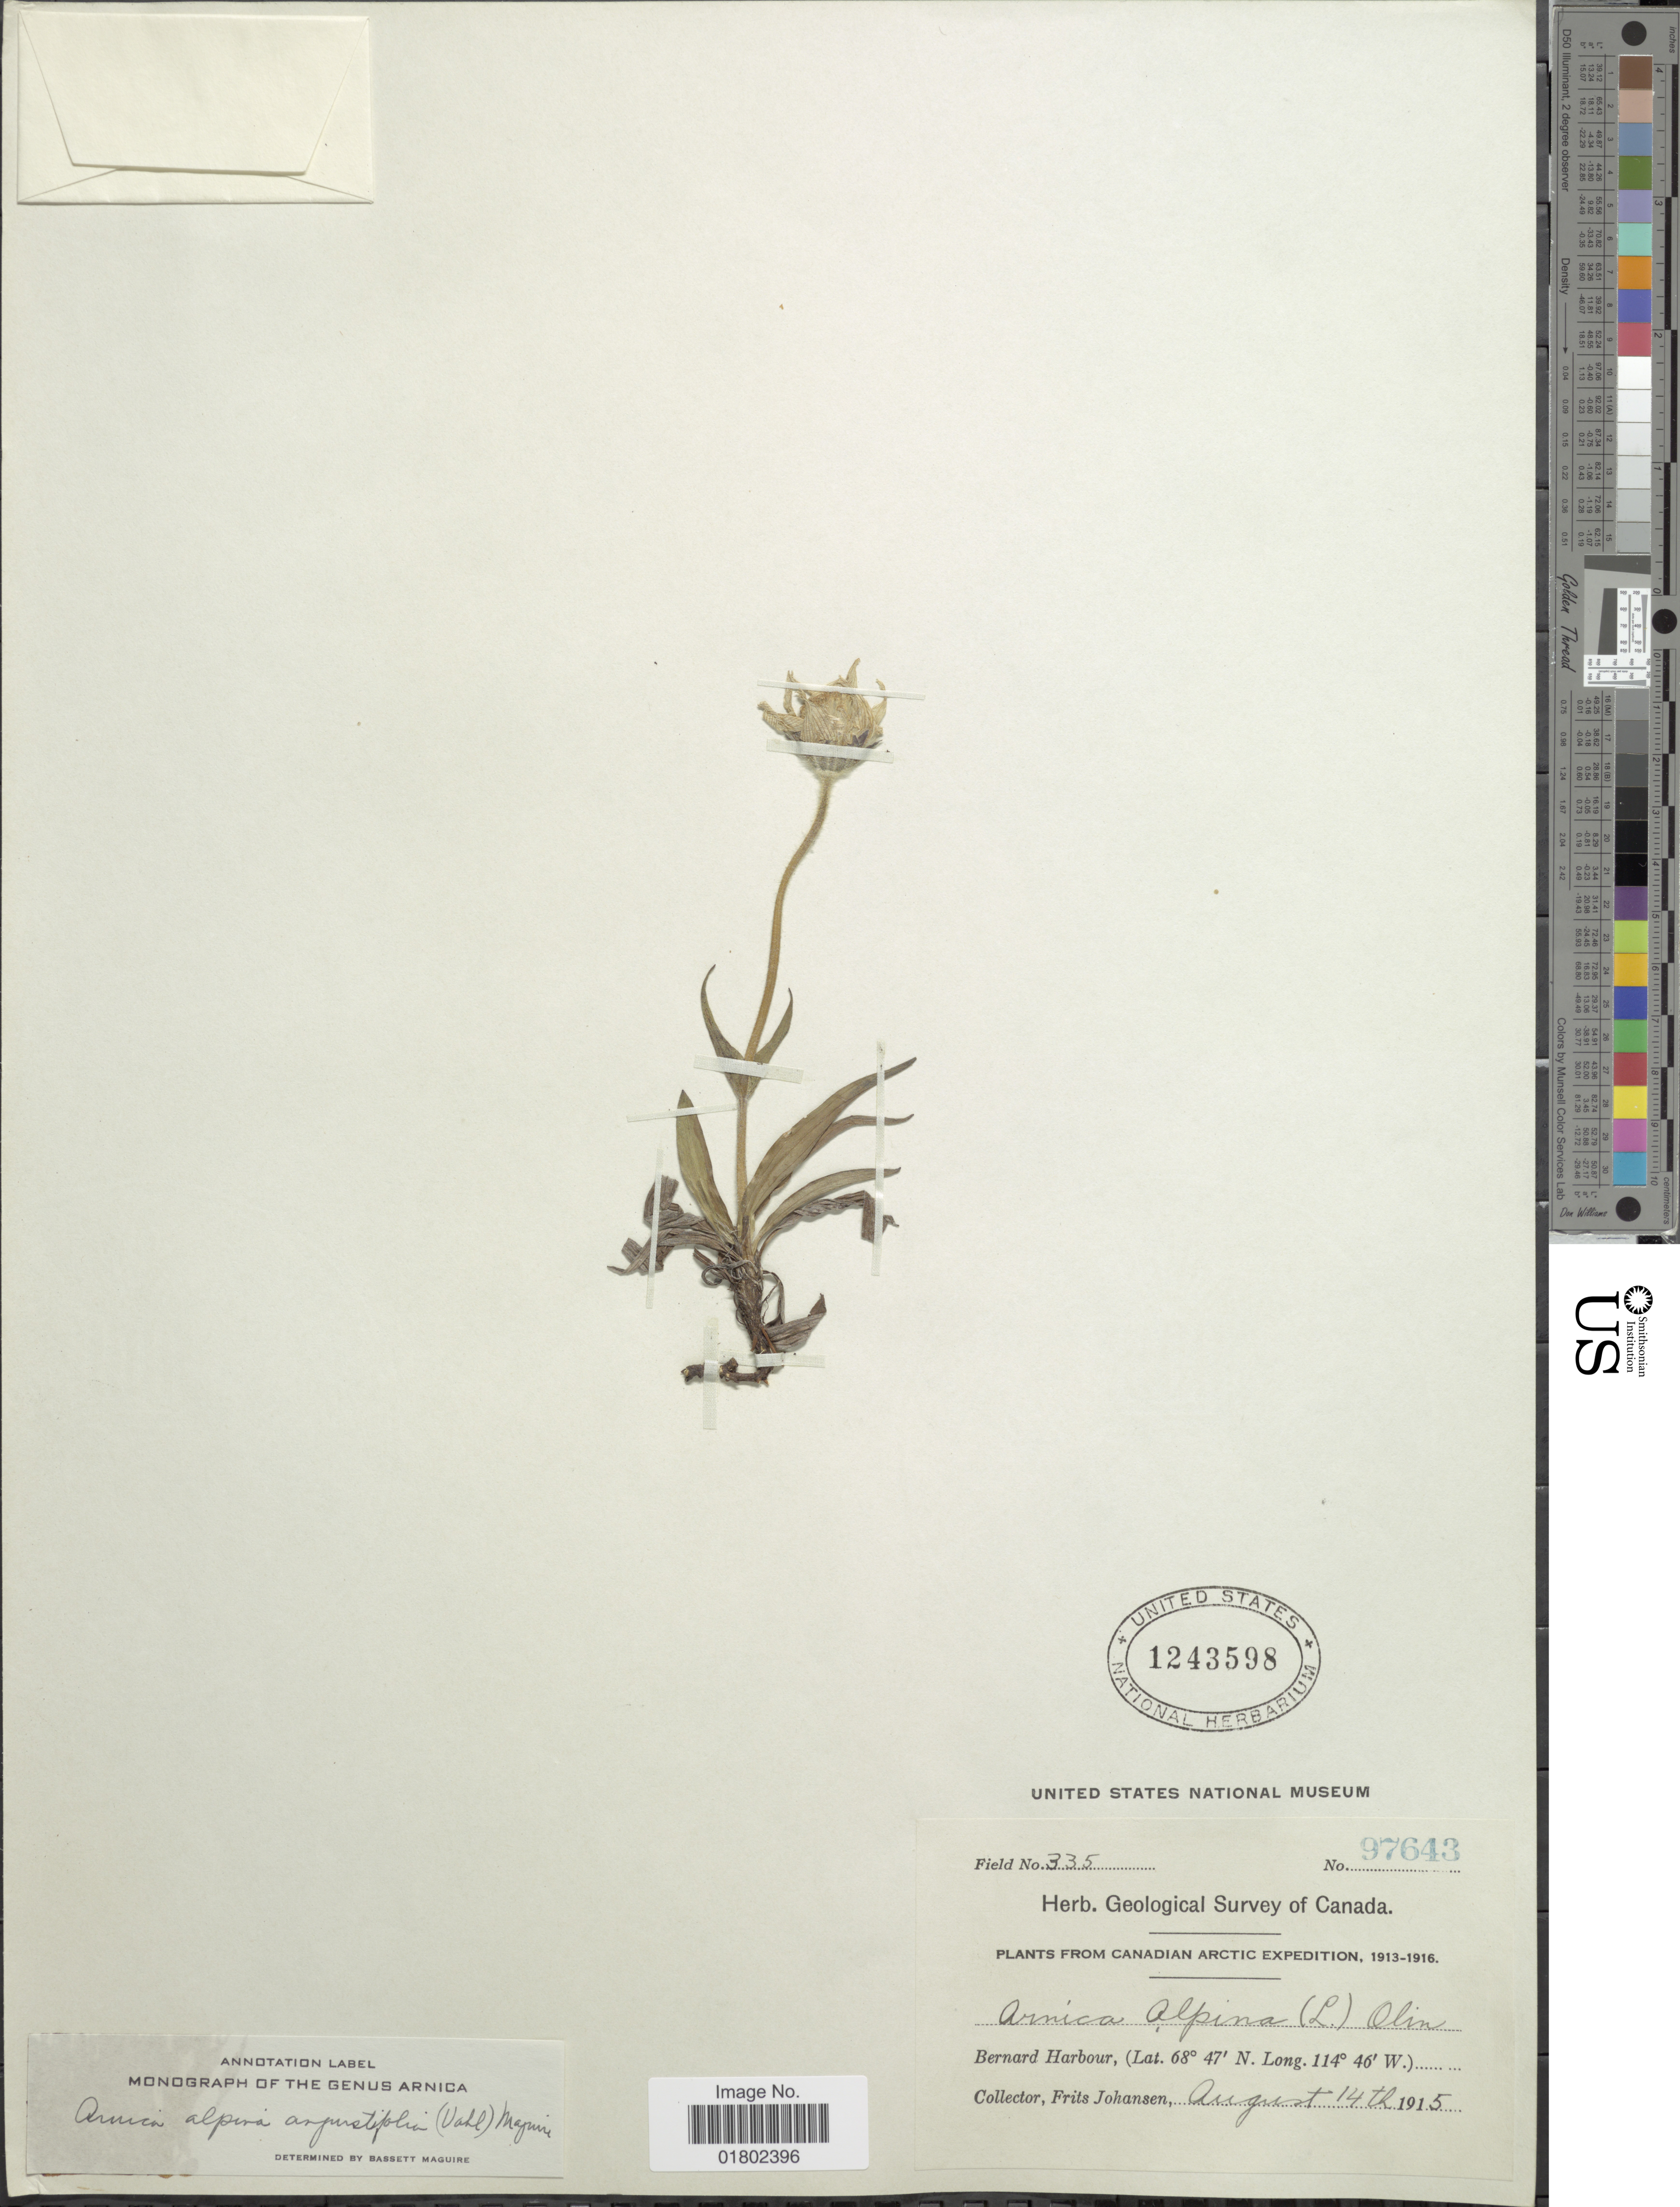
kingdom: Plantae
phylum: Tracheophyta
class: Magnoliopsida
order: Asterales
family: Asteraceae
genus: Arnica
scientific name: Arnica alpina var. angustifolia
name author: (Vahl) Maguire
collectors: F. Johansen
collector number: Field 335/97643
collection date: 1915-08-14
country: Canada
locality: Canadian Arctic, Bernard Harbour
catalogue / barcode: US 1243598